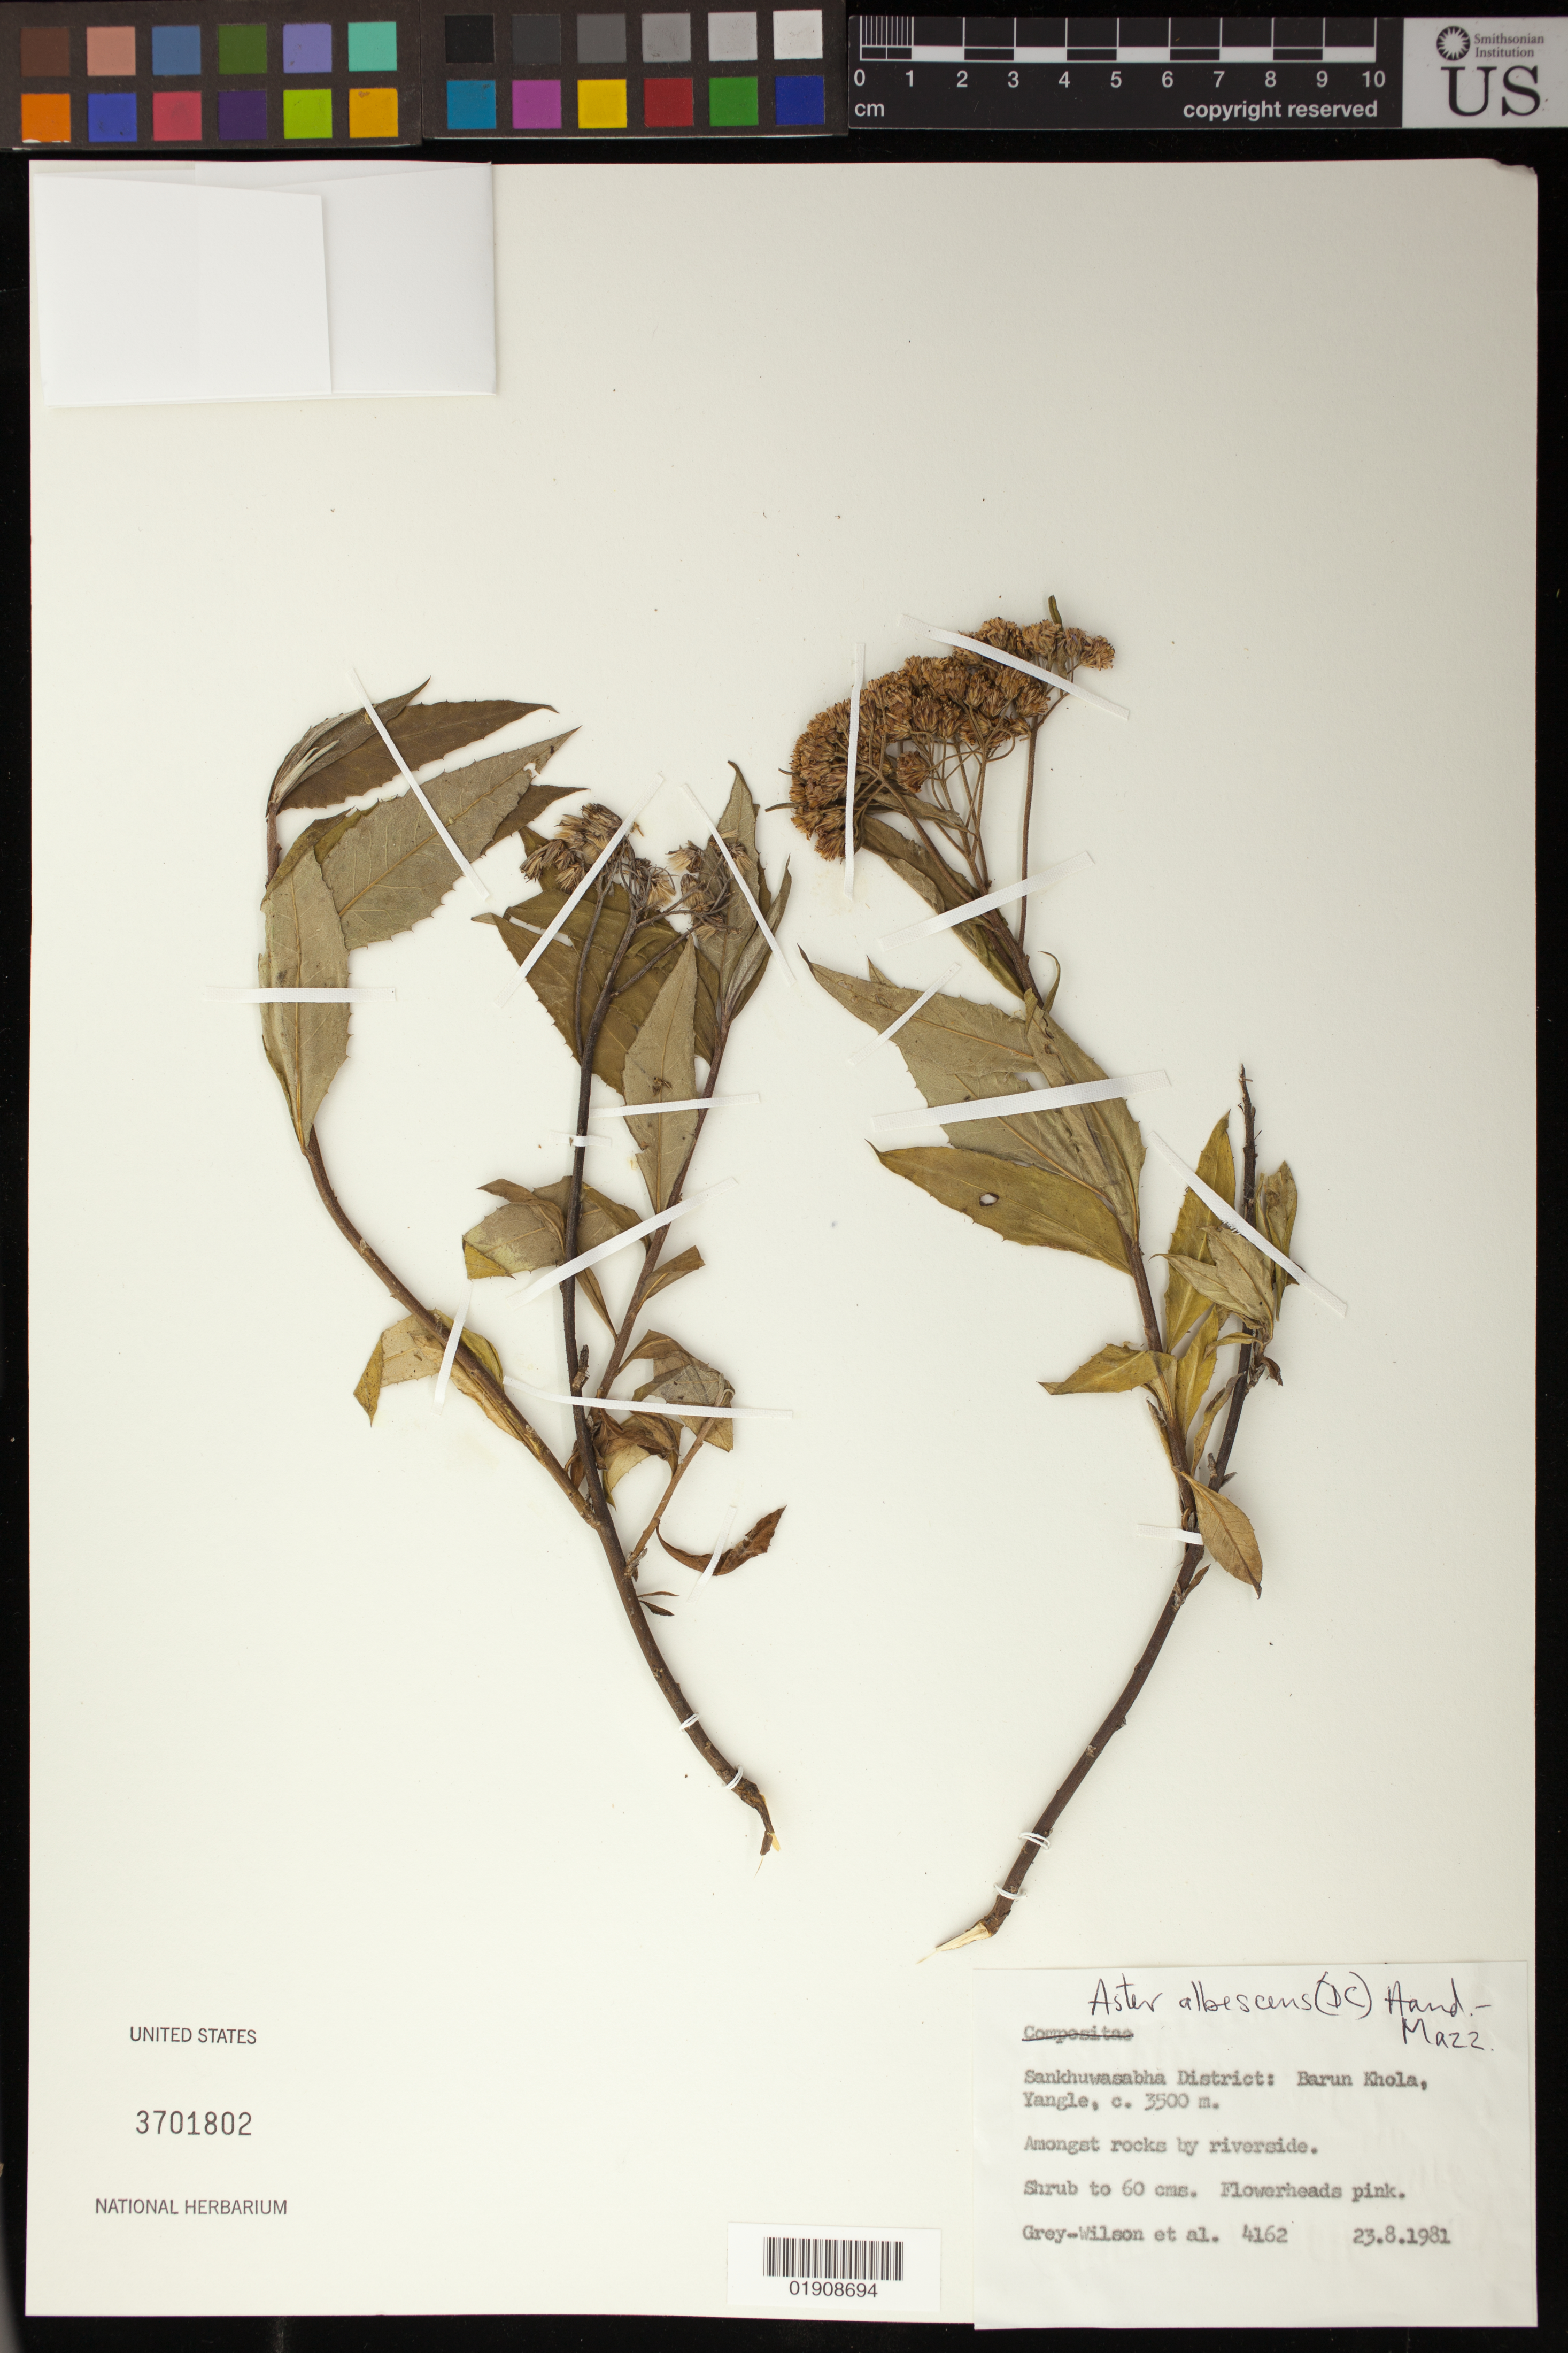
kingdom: Plantae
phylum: Tracheophyta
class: Magnoliopsida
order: Asterales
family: Asteraceae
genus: Aster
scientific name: Aster albescens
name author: Wall.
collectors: C. Grey-Wilson et al.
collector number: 4162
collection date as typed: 23 August 1981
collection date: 1981-08-23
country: Nepal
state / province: Purwanchal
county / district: Kosi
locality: Sankhuwasabha District, Barun Khola. Yangle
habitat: Amongst rocks by riverside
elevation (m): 3500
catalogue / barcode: US 3701802